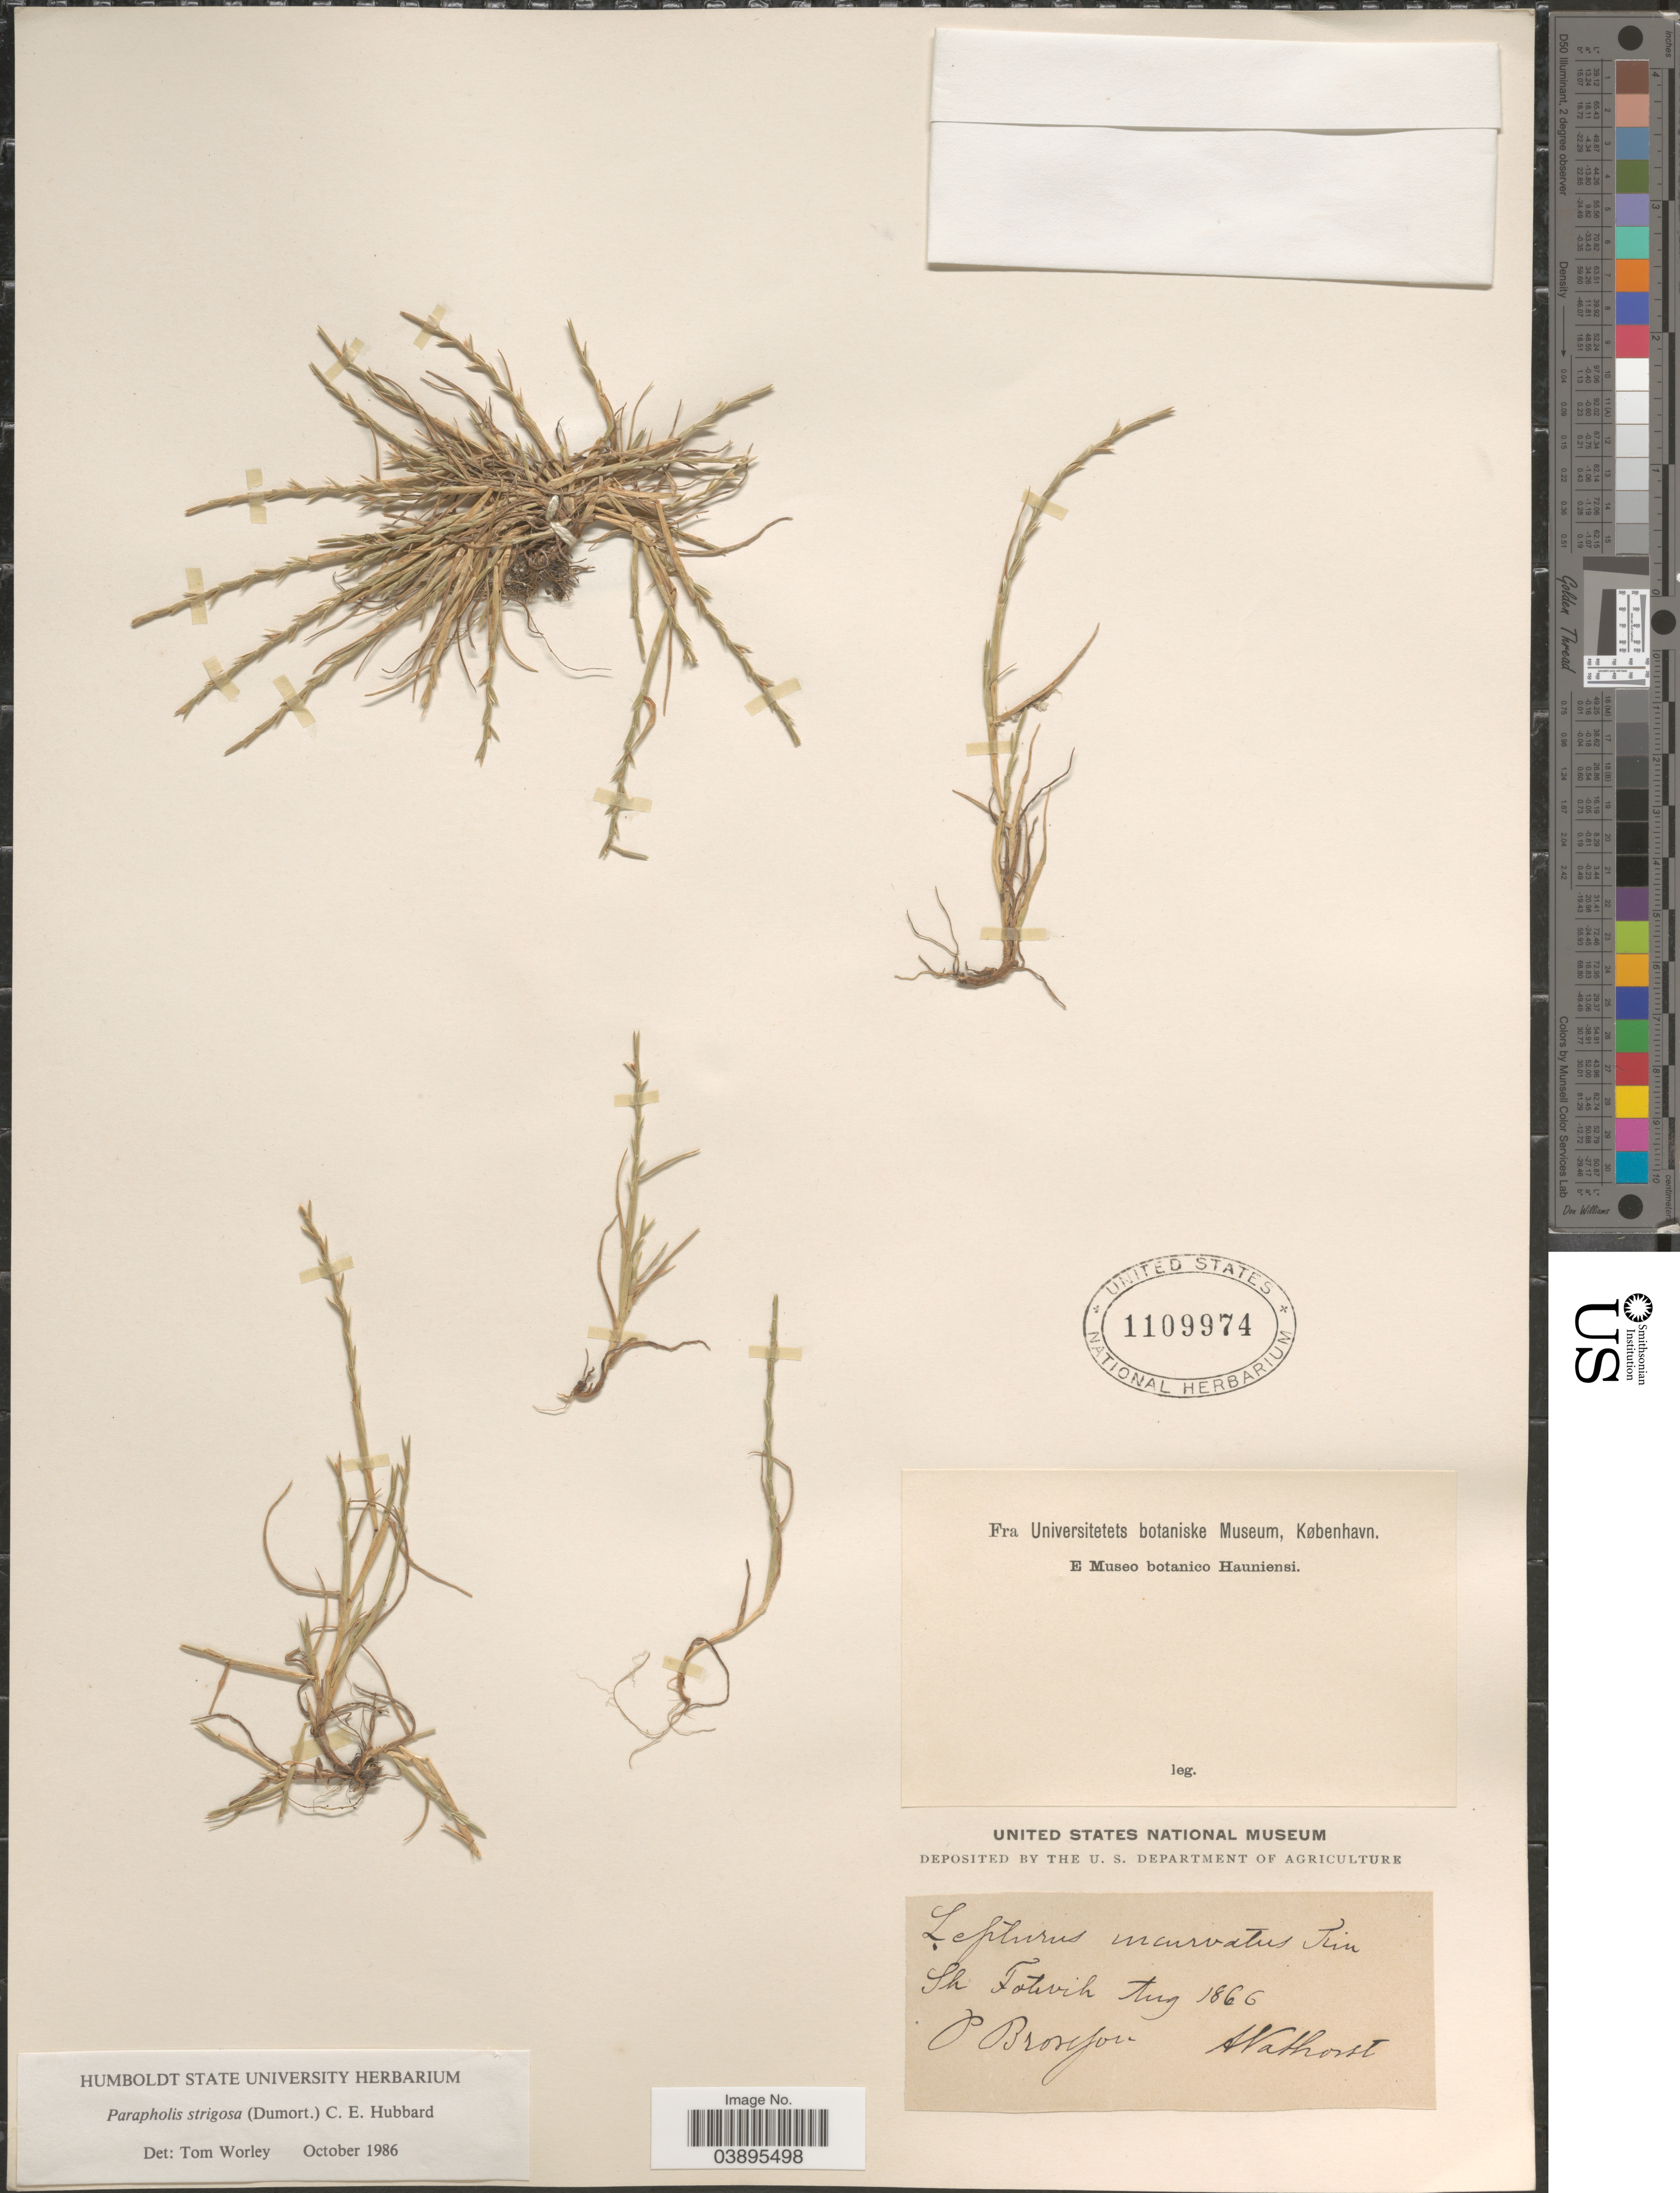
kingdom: Plantae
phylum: Tracheophyta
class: Liliopsida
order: Poales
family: Poaceae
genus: Parapholis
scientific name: Parapholis strigosa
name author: (Dumort.) C.E. Hubb.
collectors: P. Brorsson & A. Nathorst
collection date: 1866-08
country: Sweden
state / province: Skåne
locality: Sk Fotevik.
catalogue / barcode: US 1109974